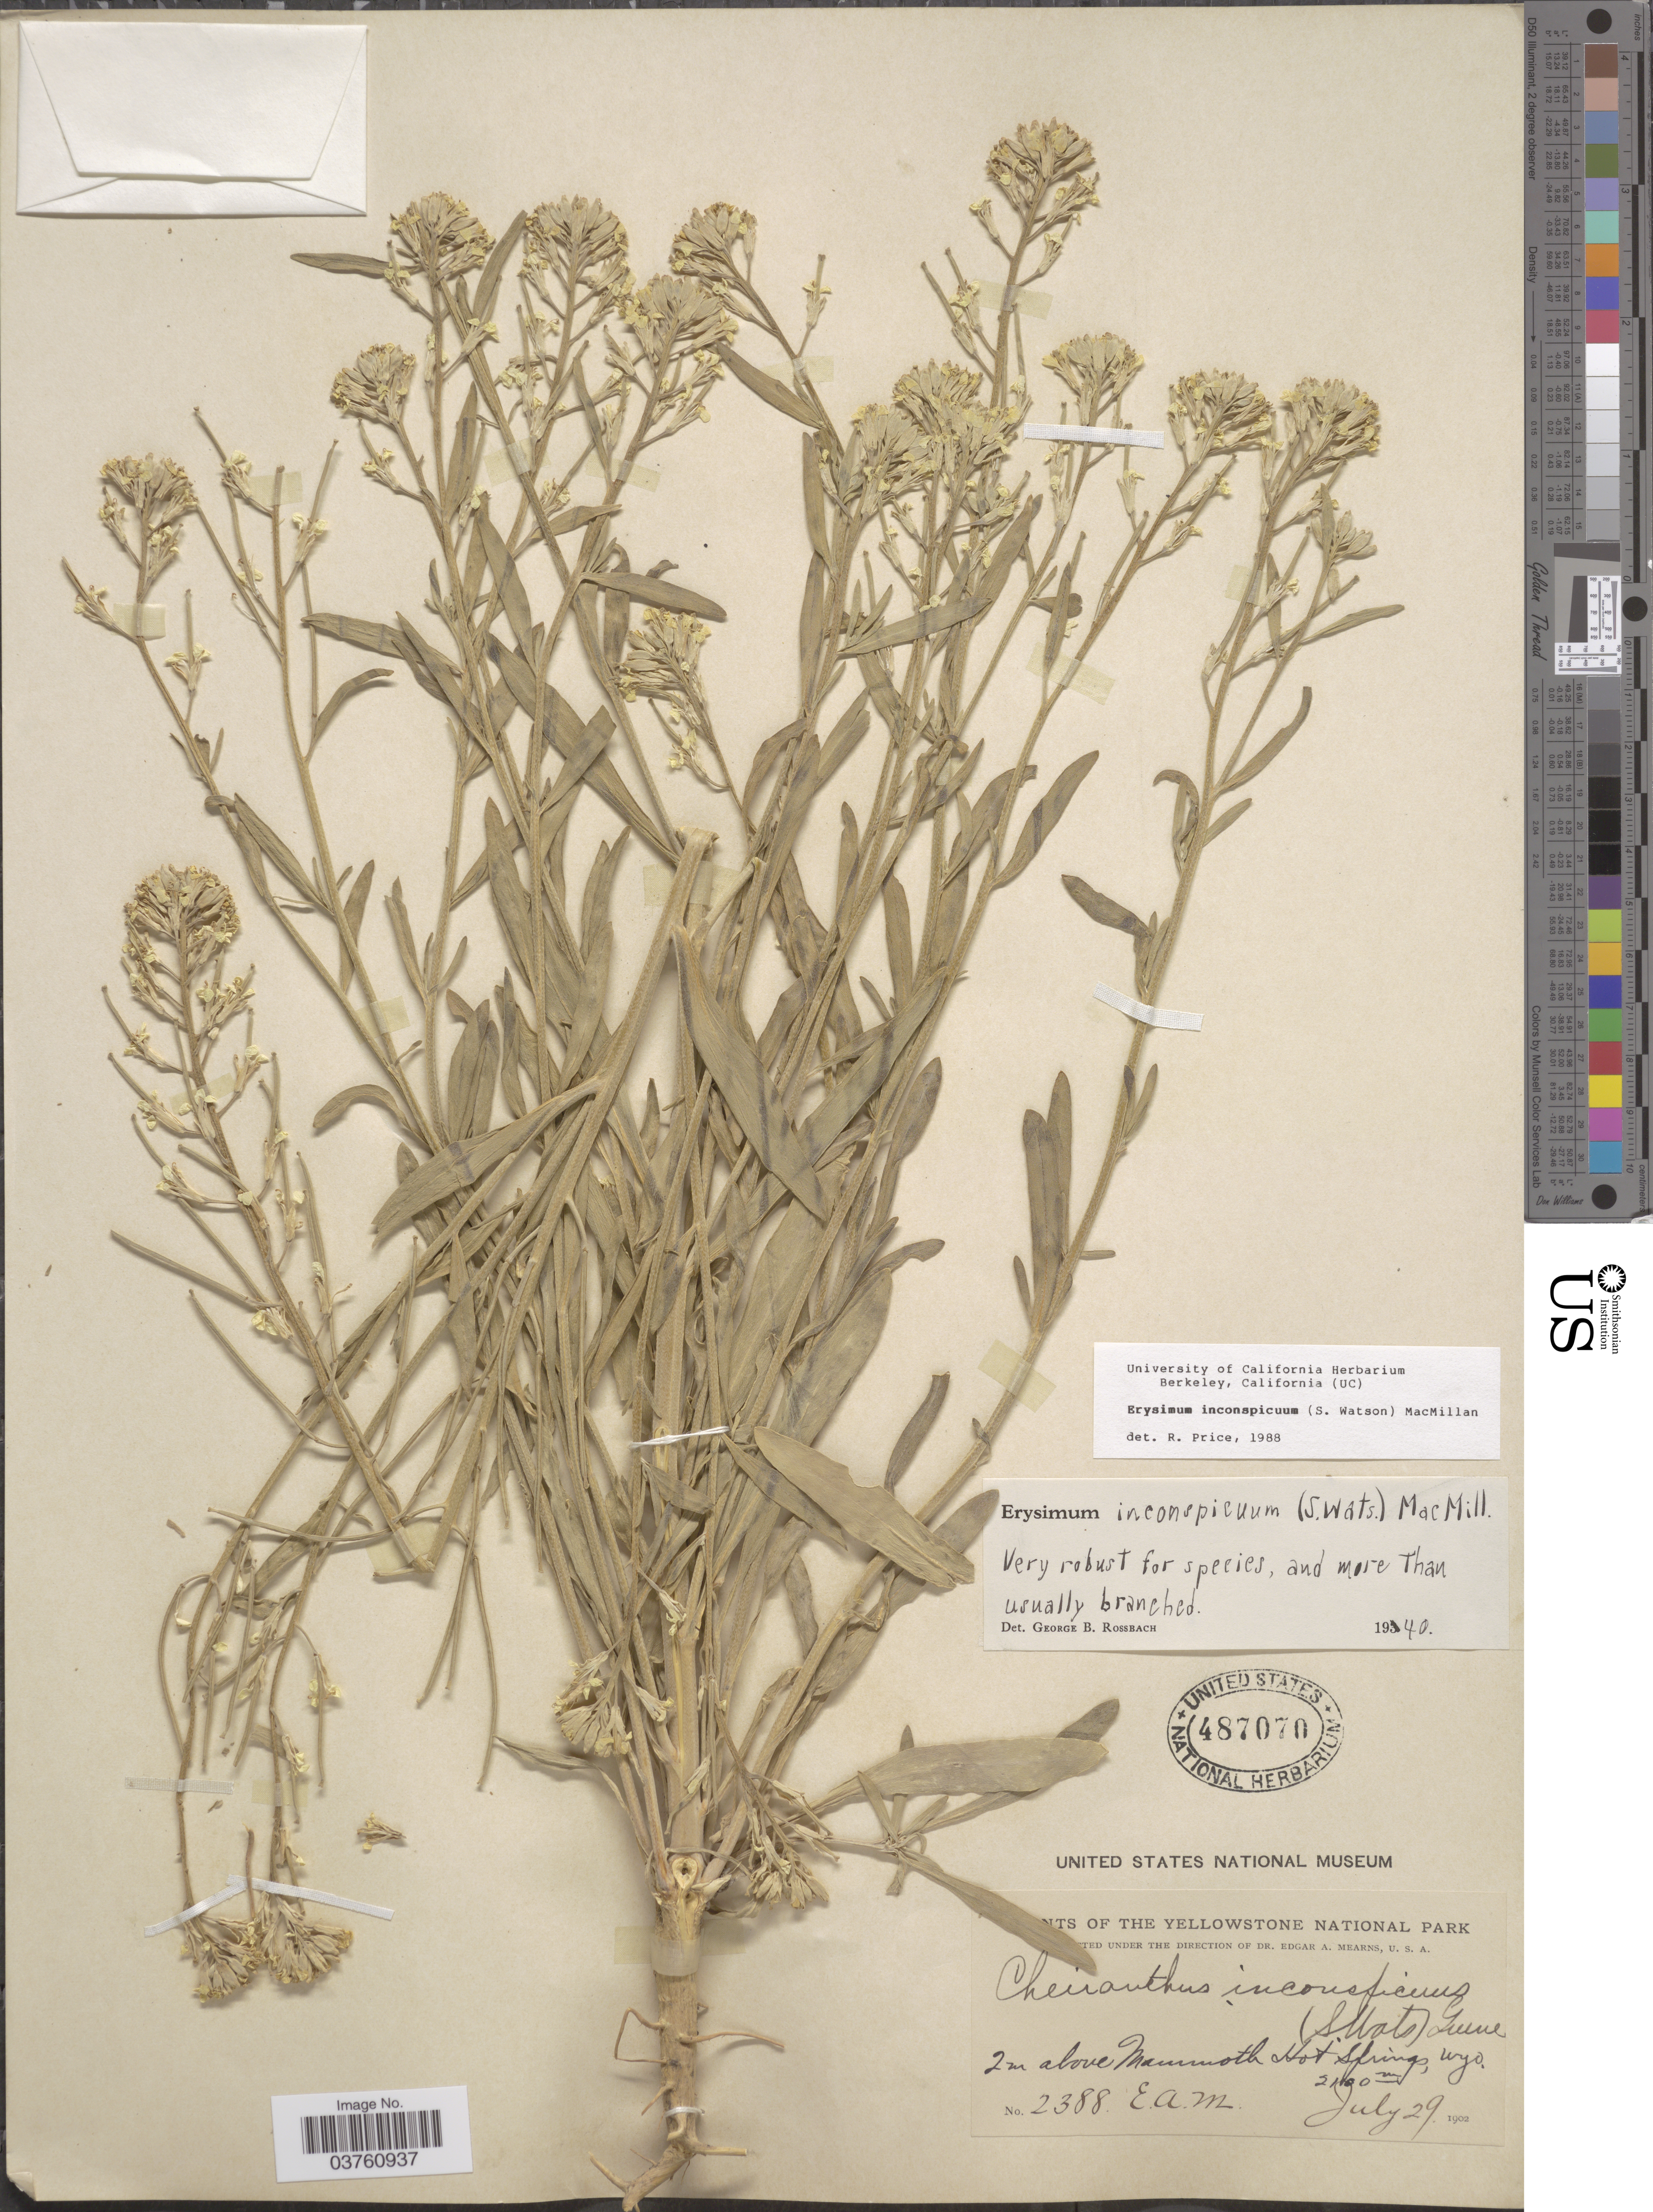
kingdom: Plantae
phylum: Tracheophyta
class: Magnoliopsida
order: Brassicales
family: Brassicaceae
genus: Erysimum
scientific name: Erysimum inconspicuum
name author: (S. Watson) MacMill.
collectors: E. A. Mearns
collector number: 2388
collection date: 1902-07-29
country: United States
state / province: Wyoming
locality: The Yellowstone National Park. 2 m above Mammoth Hot Springs.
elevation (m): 2100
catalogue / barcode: US 487070